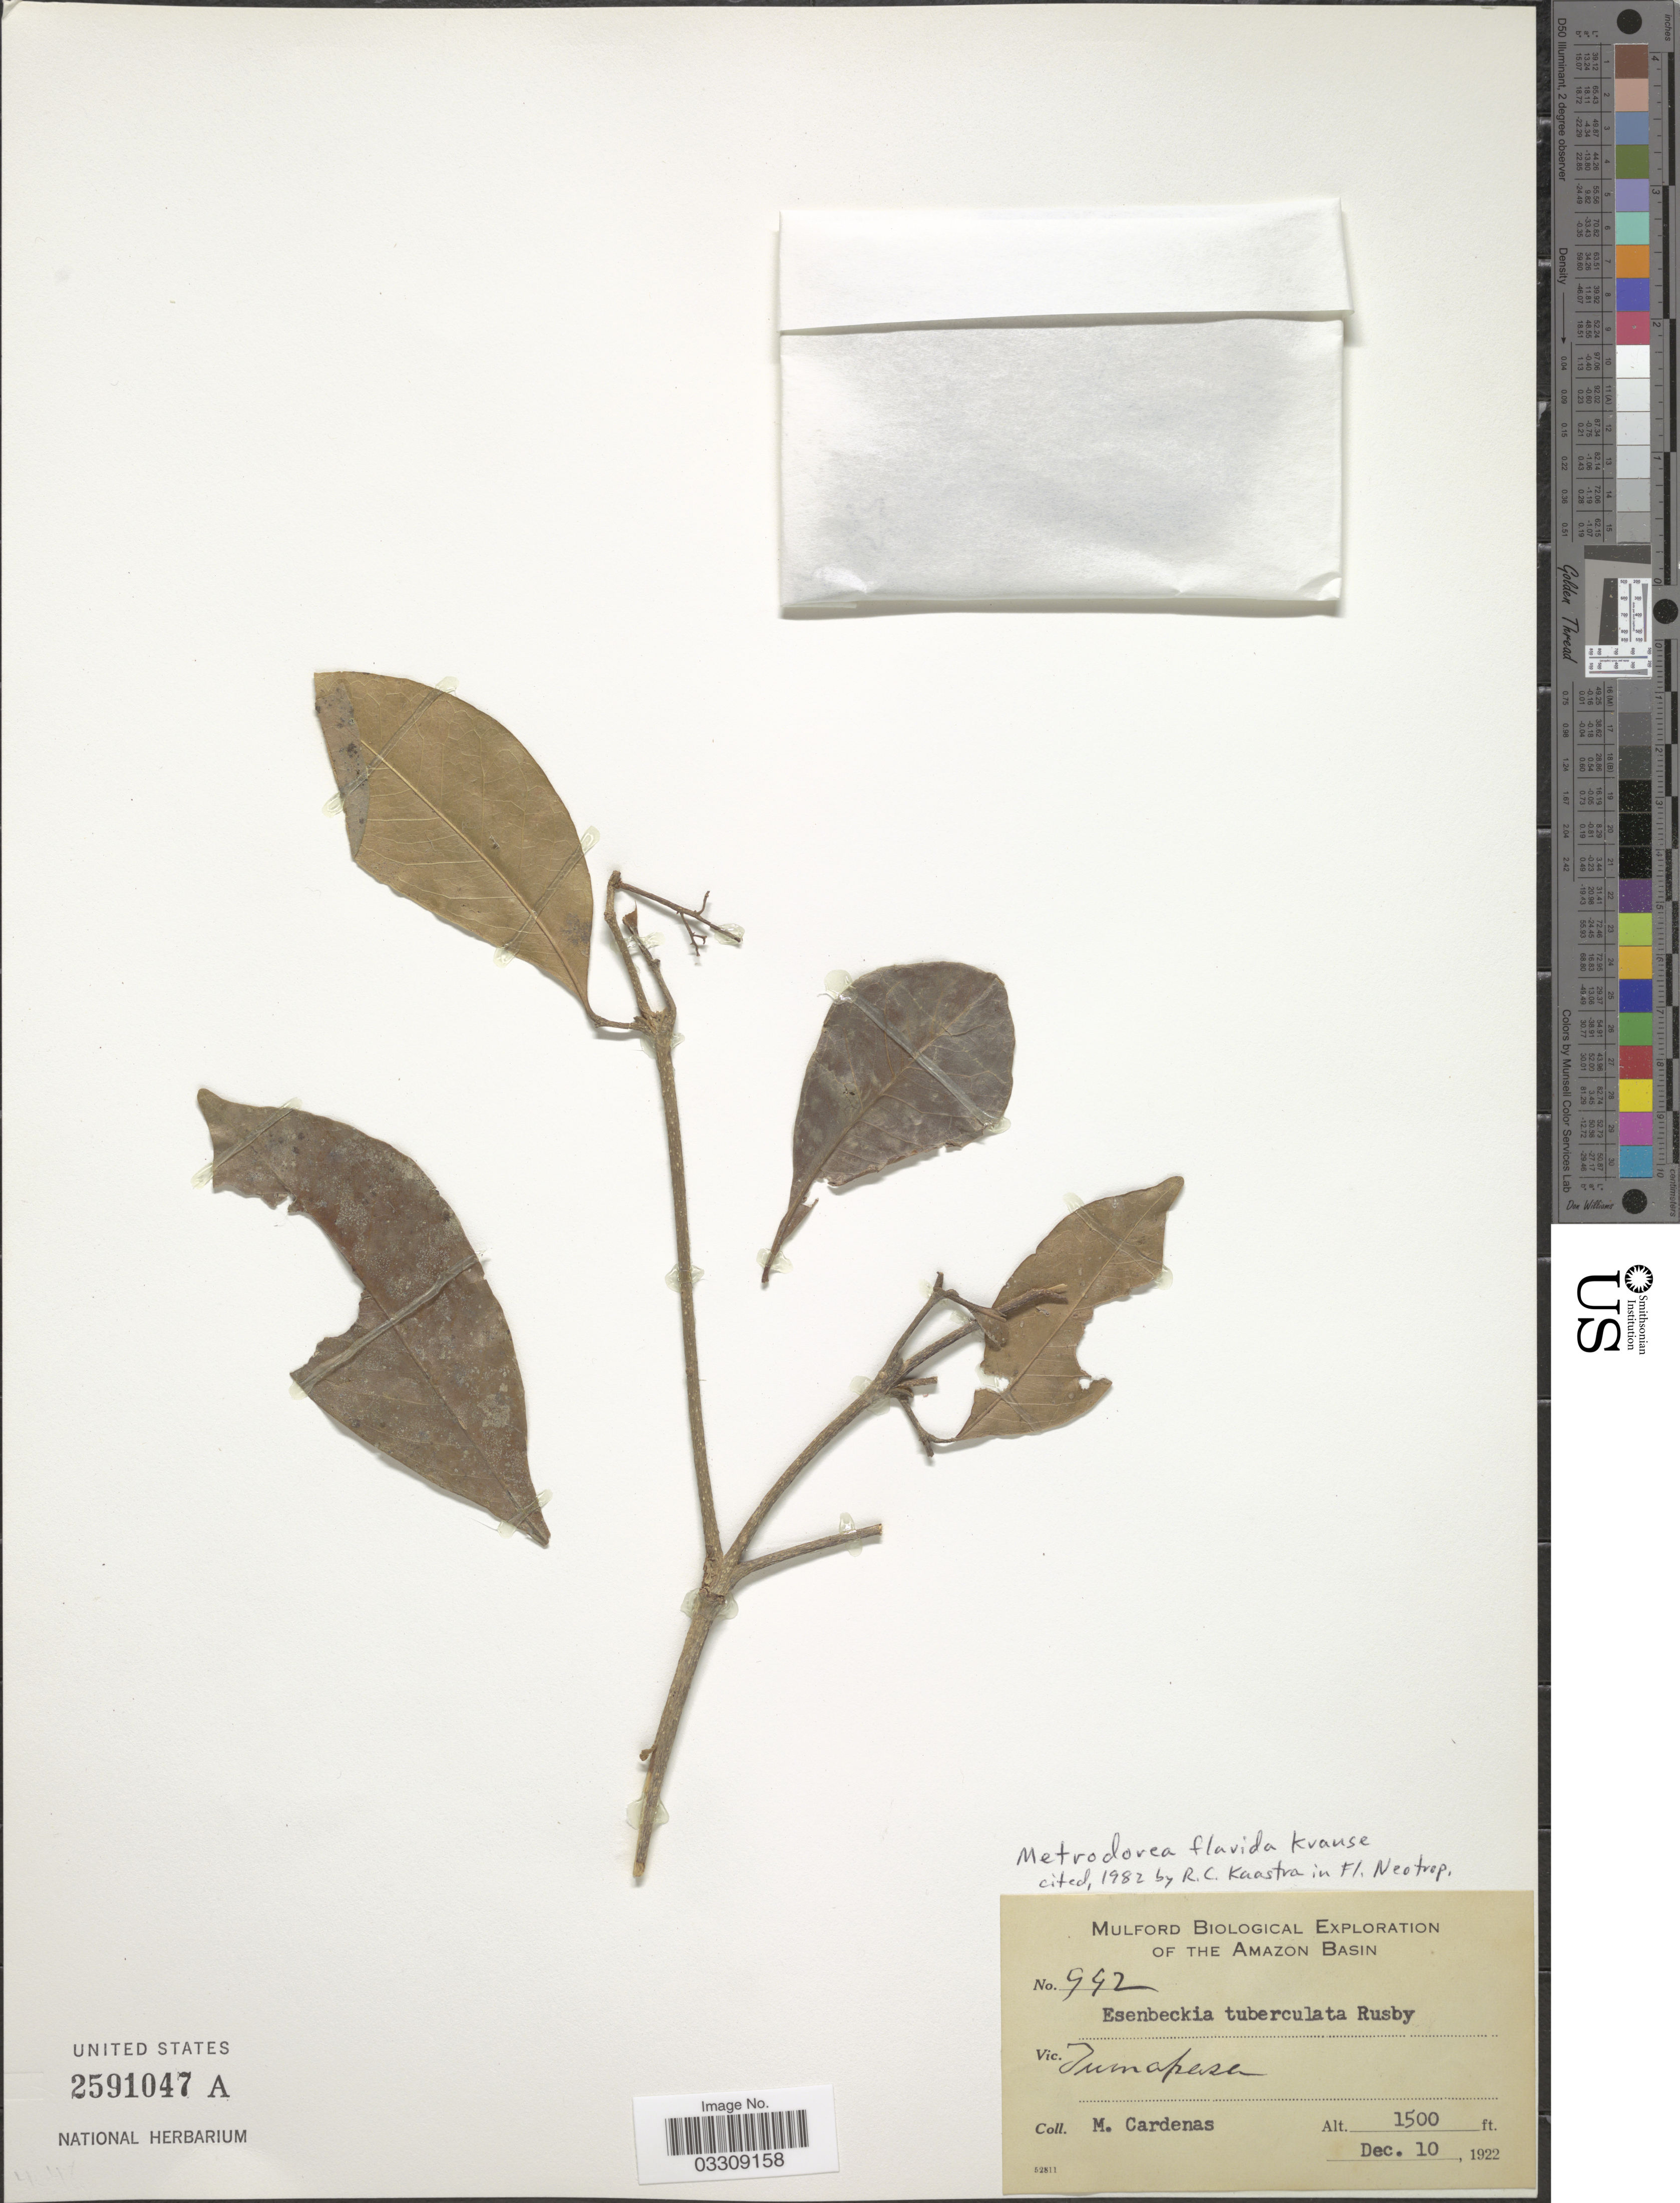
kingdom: Plantae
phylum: Tracheophyta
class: Magnoliopsida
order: Sapindales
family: Rutaceae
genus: Metrodorea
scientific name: Metrodorea flavida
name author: Krause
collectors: M. Cárdenas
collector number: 942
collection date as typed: Dec. 10, 1922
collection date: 1921-12-10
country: Bolivia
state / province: La Paz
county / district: Iturralde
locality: Tumupasa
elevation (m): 457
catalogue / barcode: US 2591047A